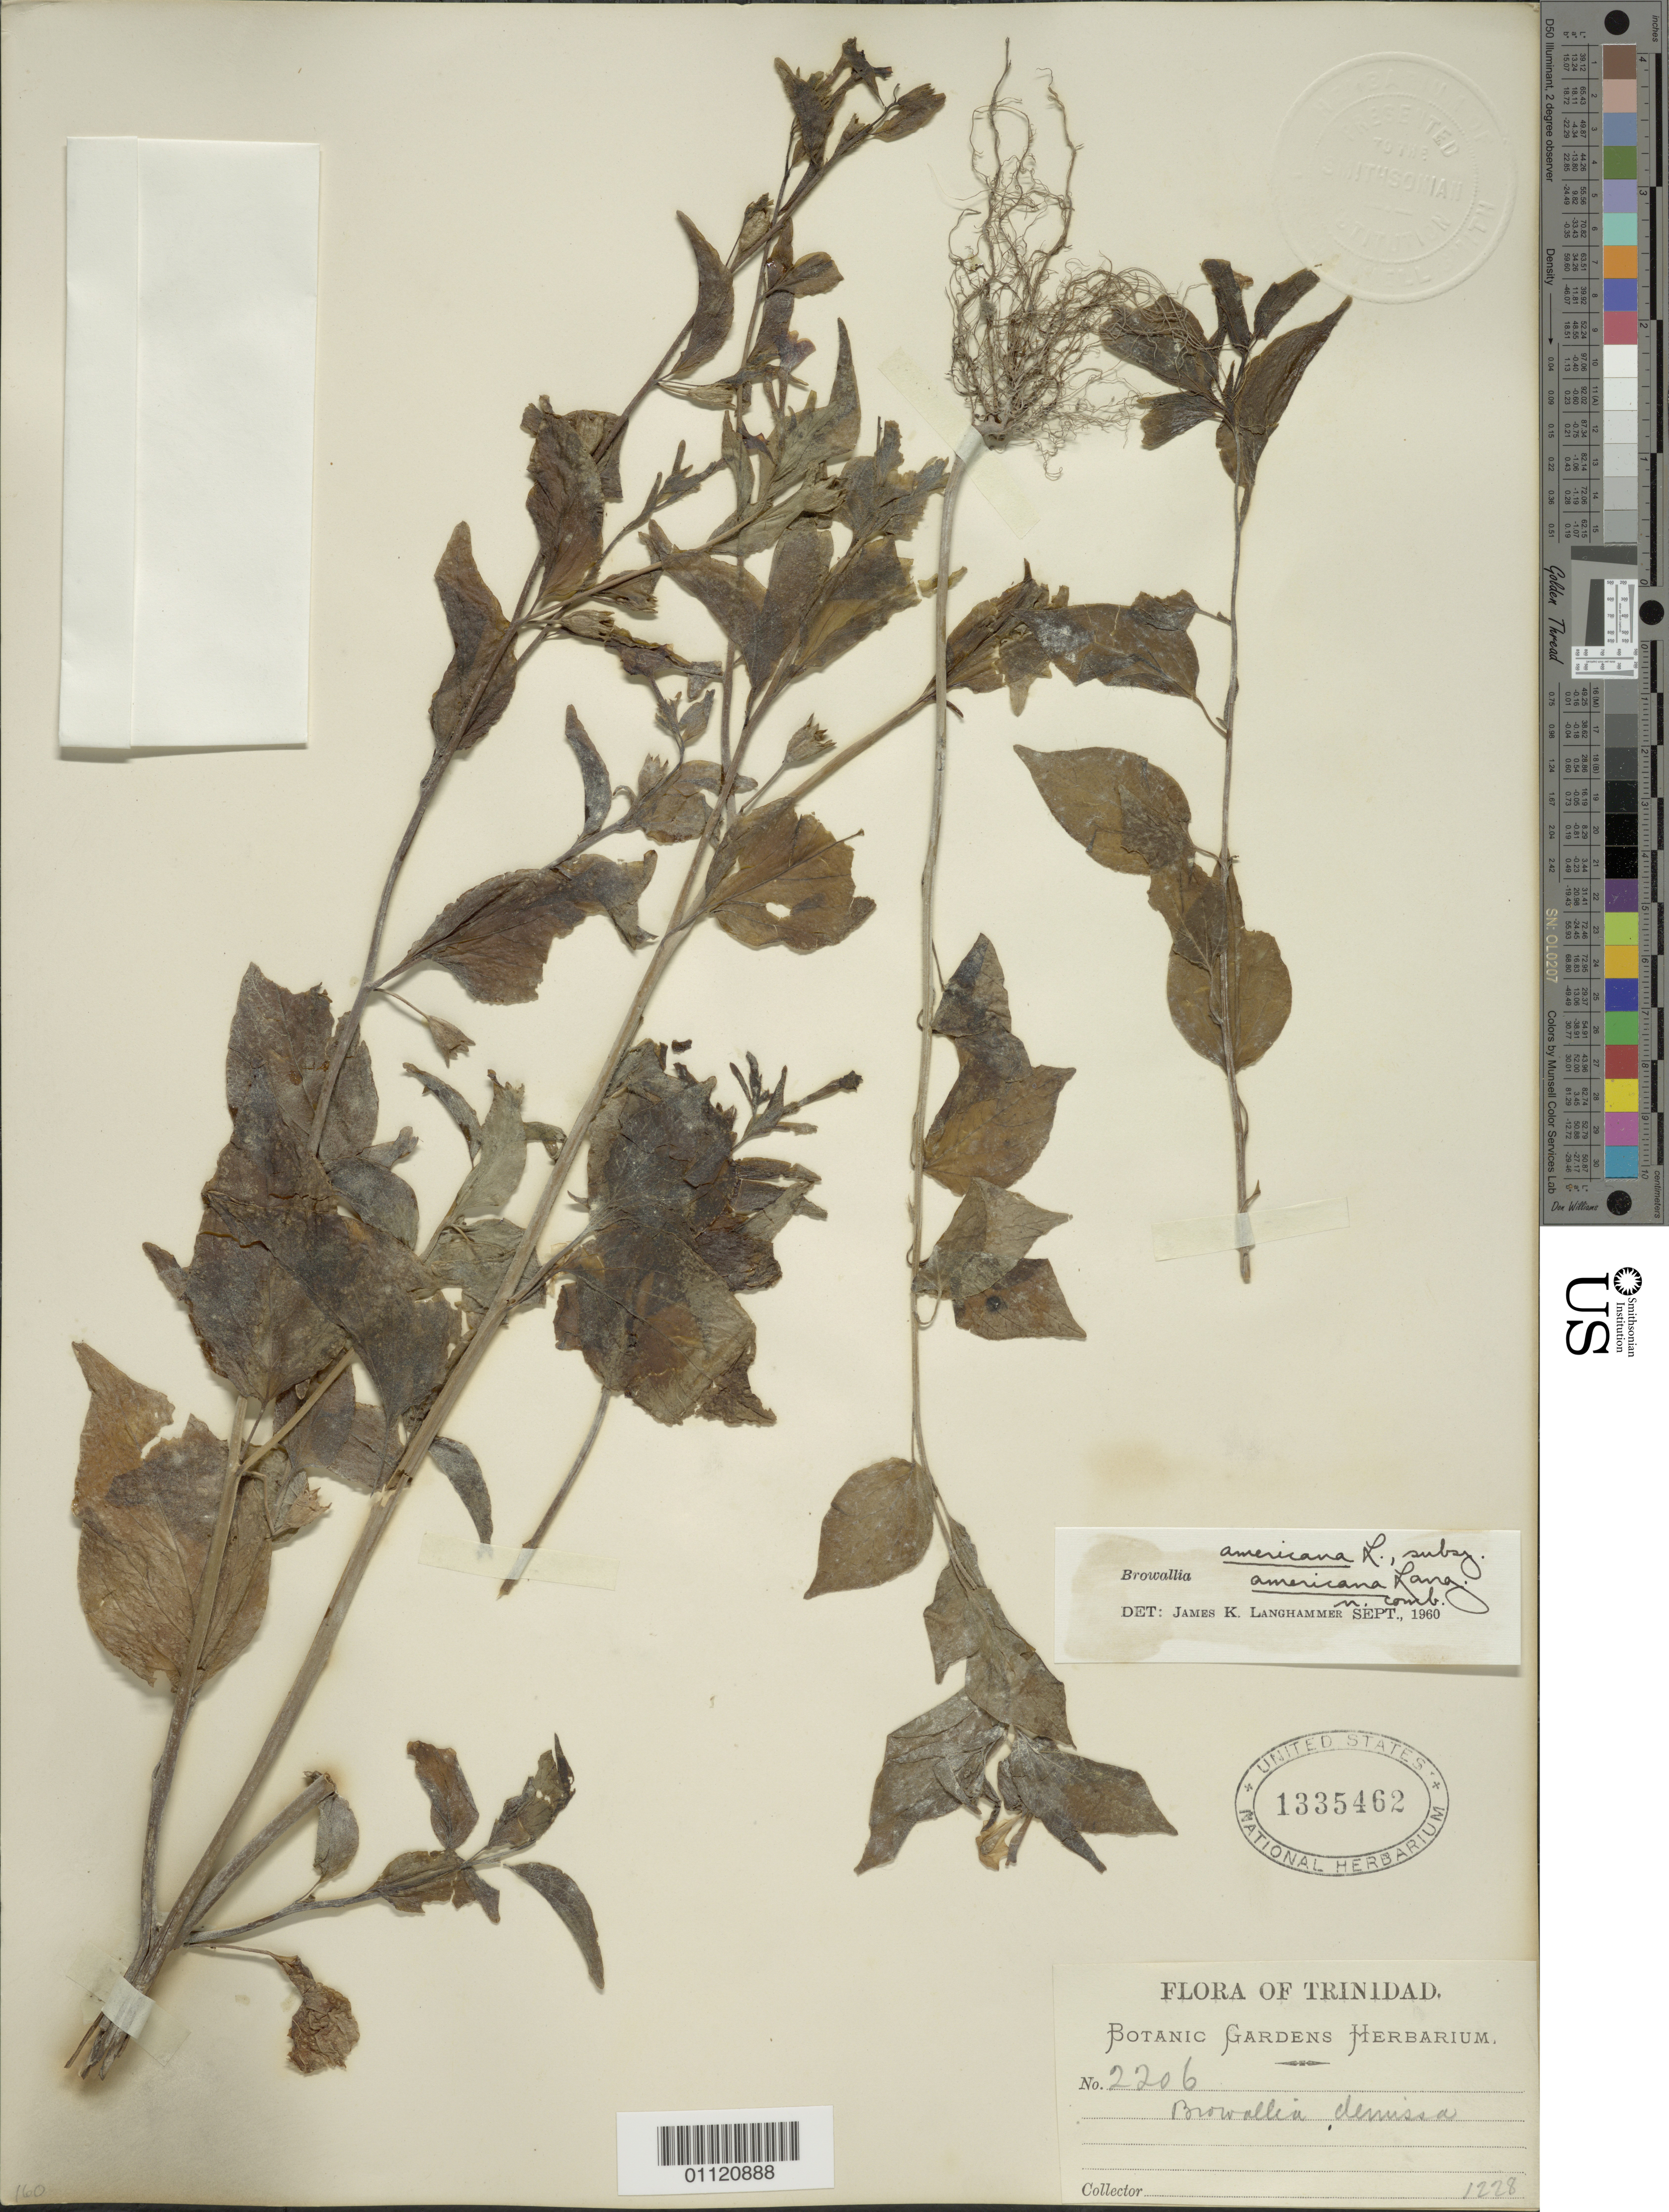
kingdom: Plantae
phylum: Tracheophyta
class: Magnoliopsida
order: Solanales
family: Solanaceae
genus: Browallia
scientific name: Browallia americana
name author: L.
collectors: Botanic Gardens Herbarium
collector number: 2206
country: Trinidad and Tobago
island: Trinidad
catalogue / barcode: US 1335462